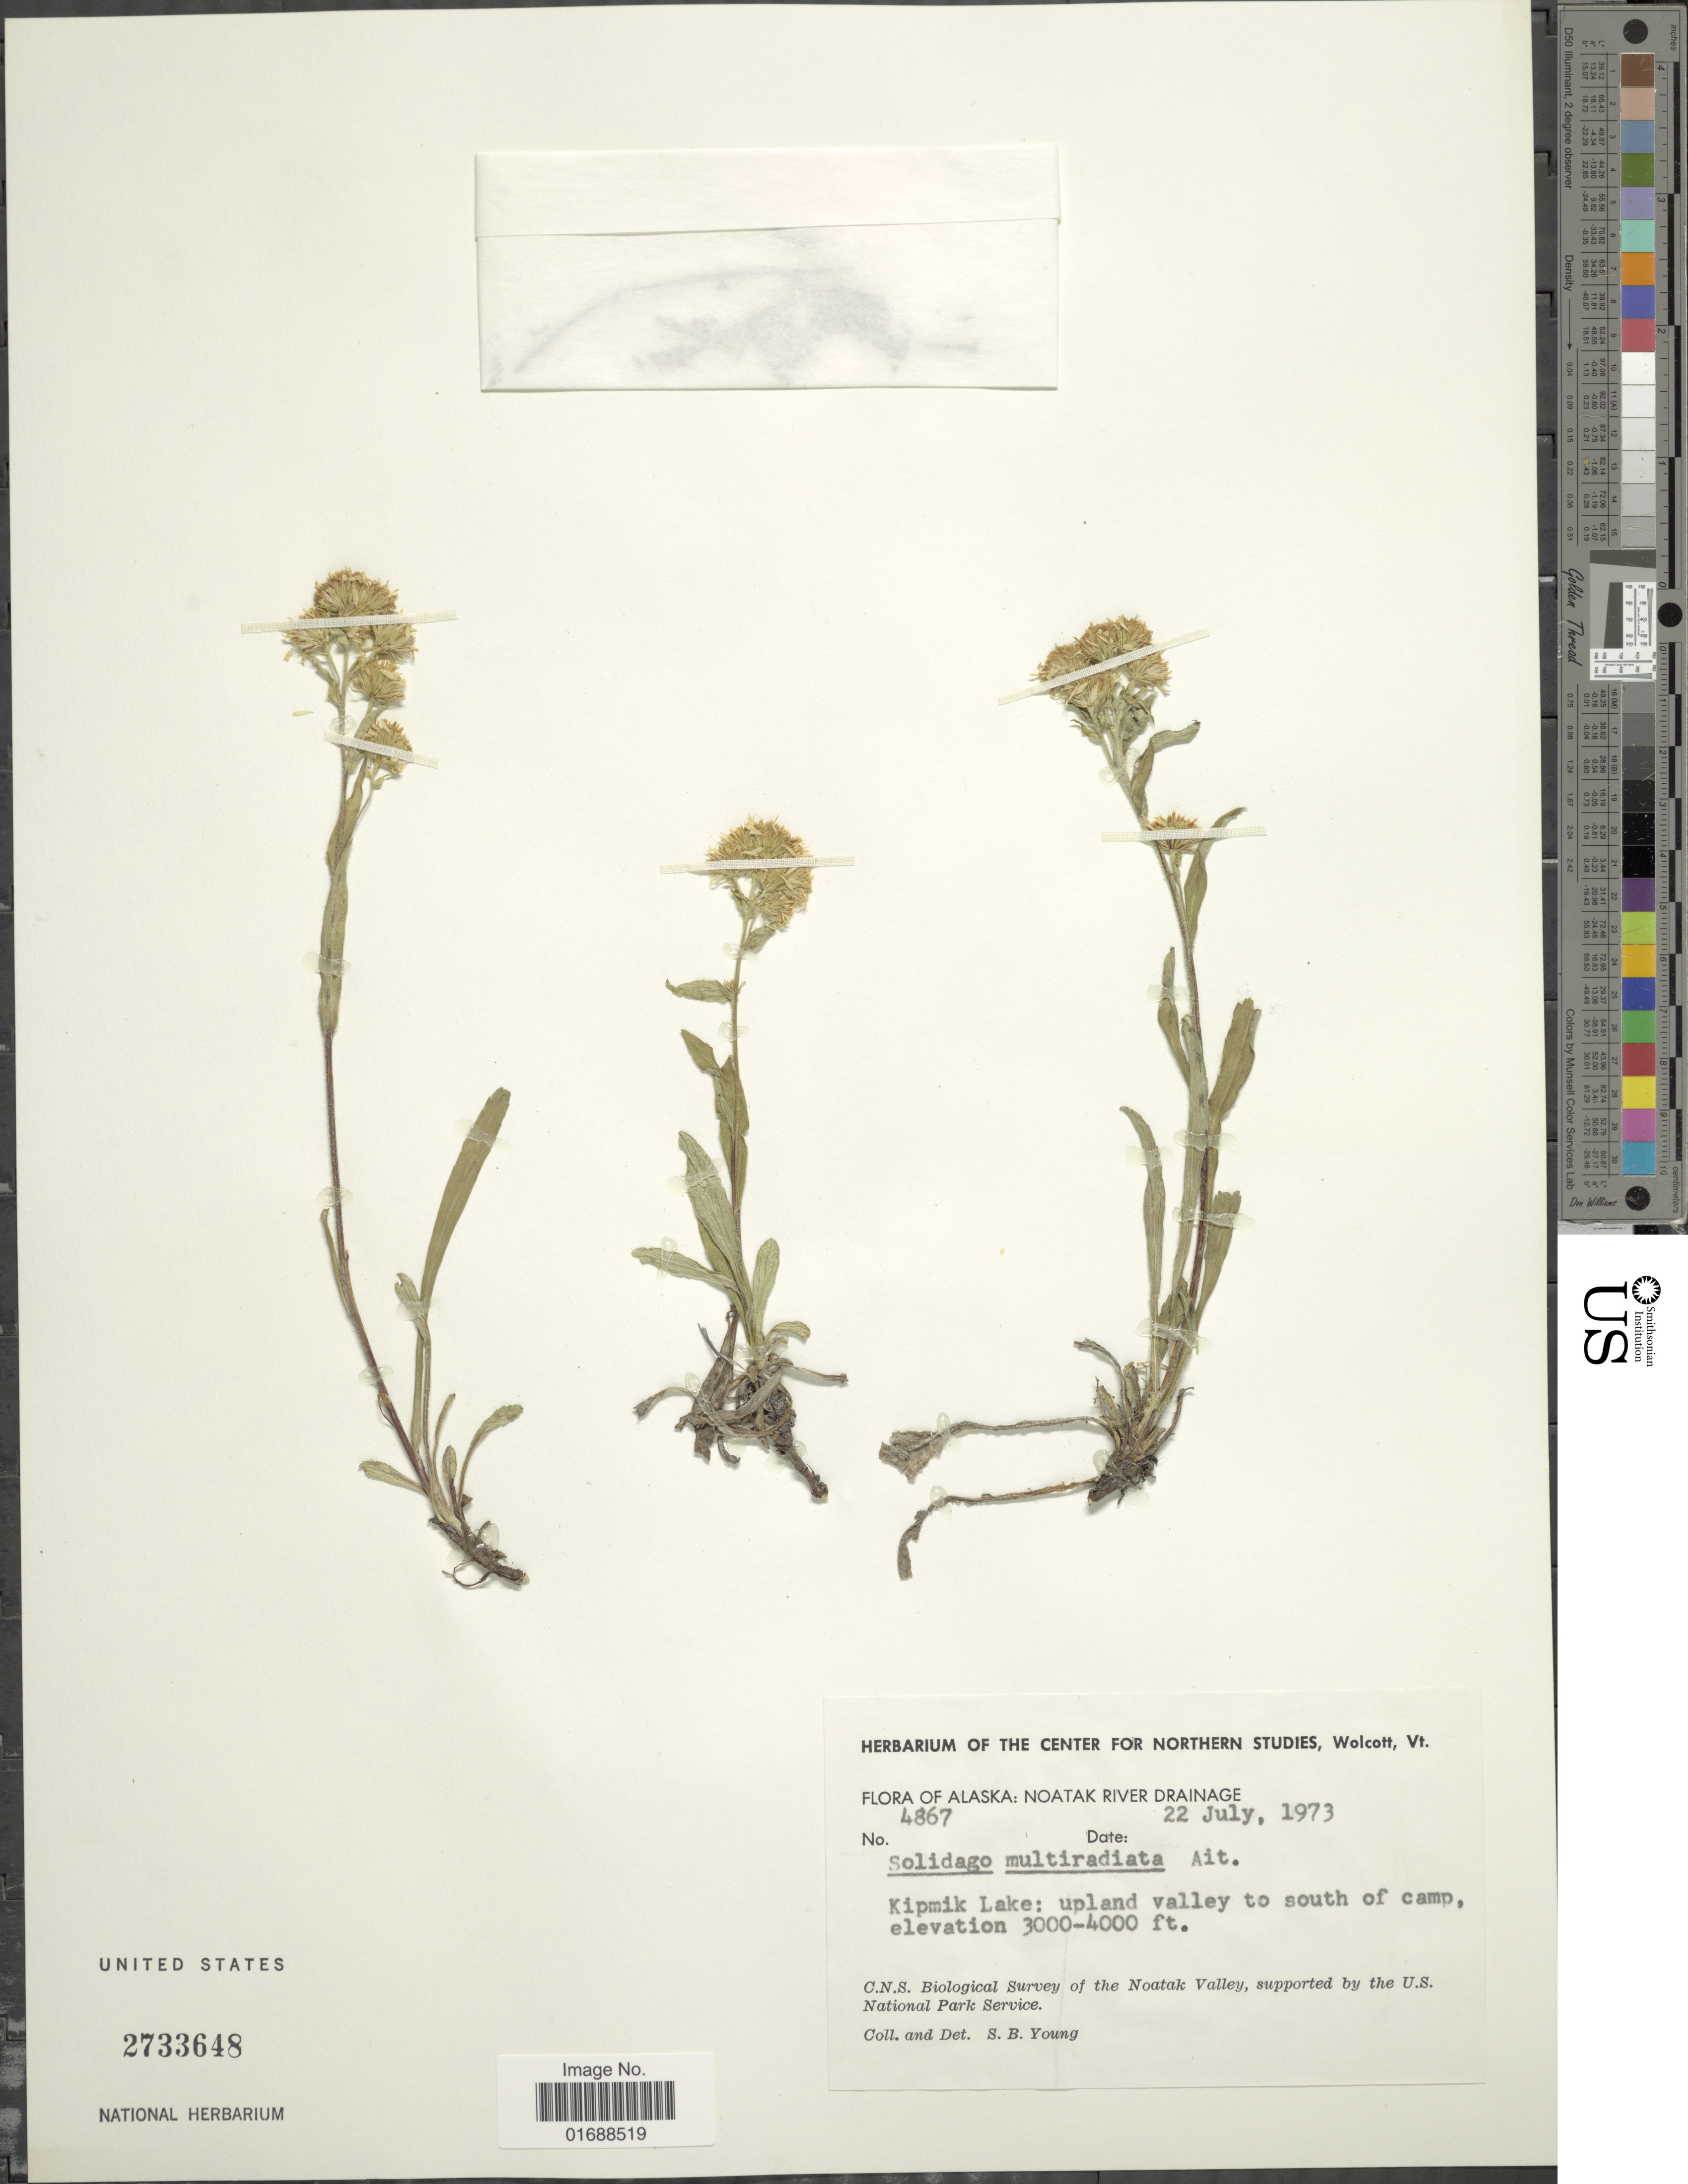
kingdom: Plantae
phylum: Tracheophyta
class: Magnoliopsida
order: Asterales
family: Asteraceae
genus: Solidago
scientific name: Solidago multiradiata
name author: Aiton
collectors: S. Young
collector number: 4867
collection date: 1973-07-22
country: United States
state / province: Alaska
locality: Noatak River Drainage, Kipmik Lake: upland valley to south of camp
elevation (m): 914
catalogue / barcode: US 2733648